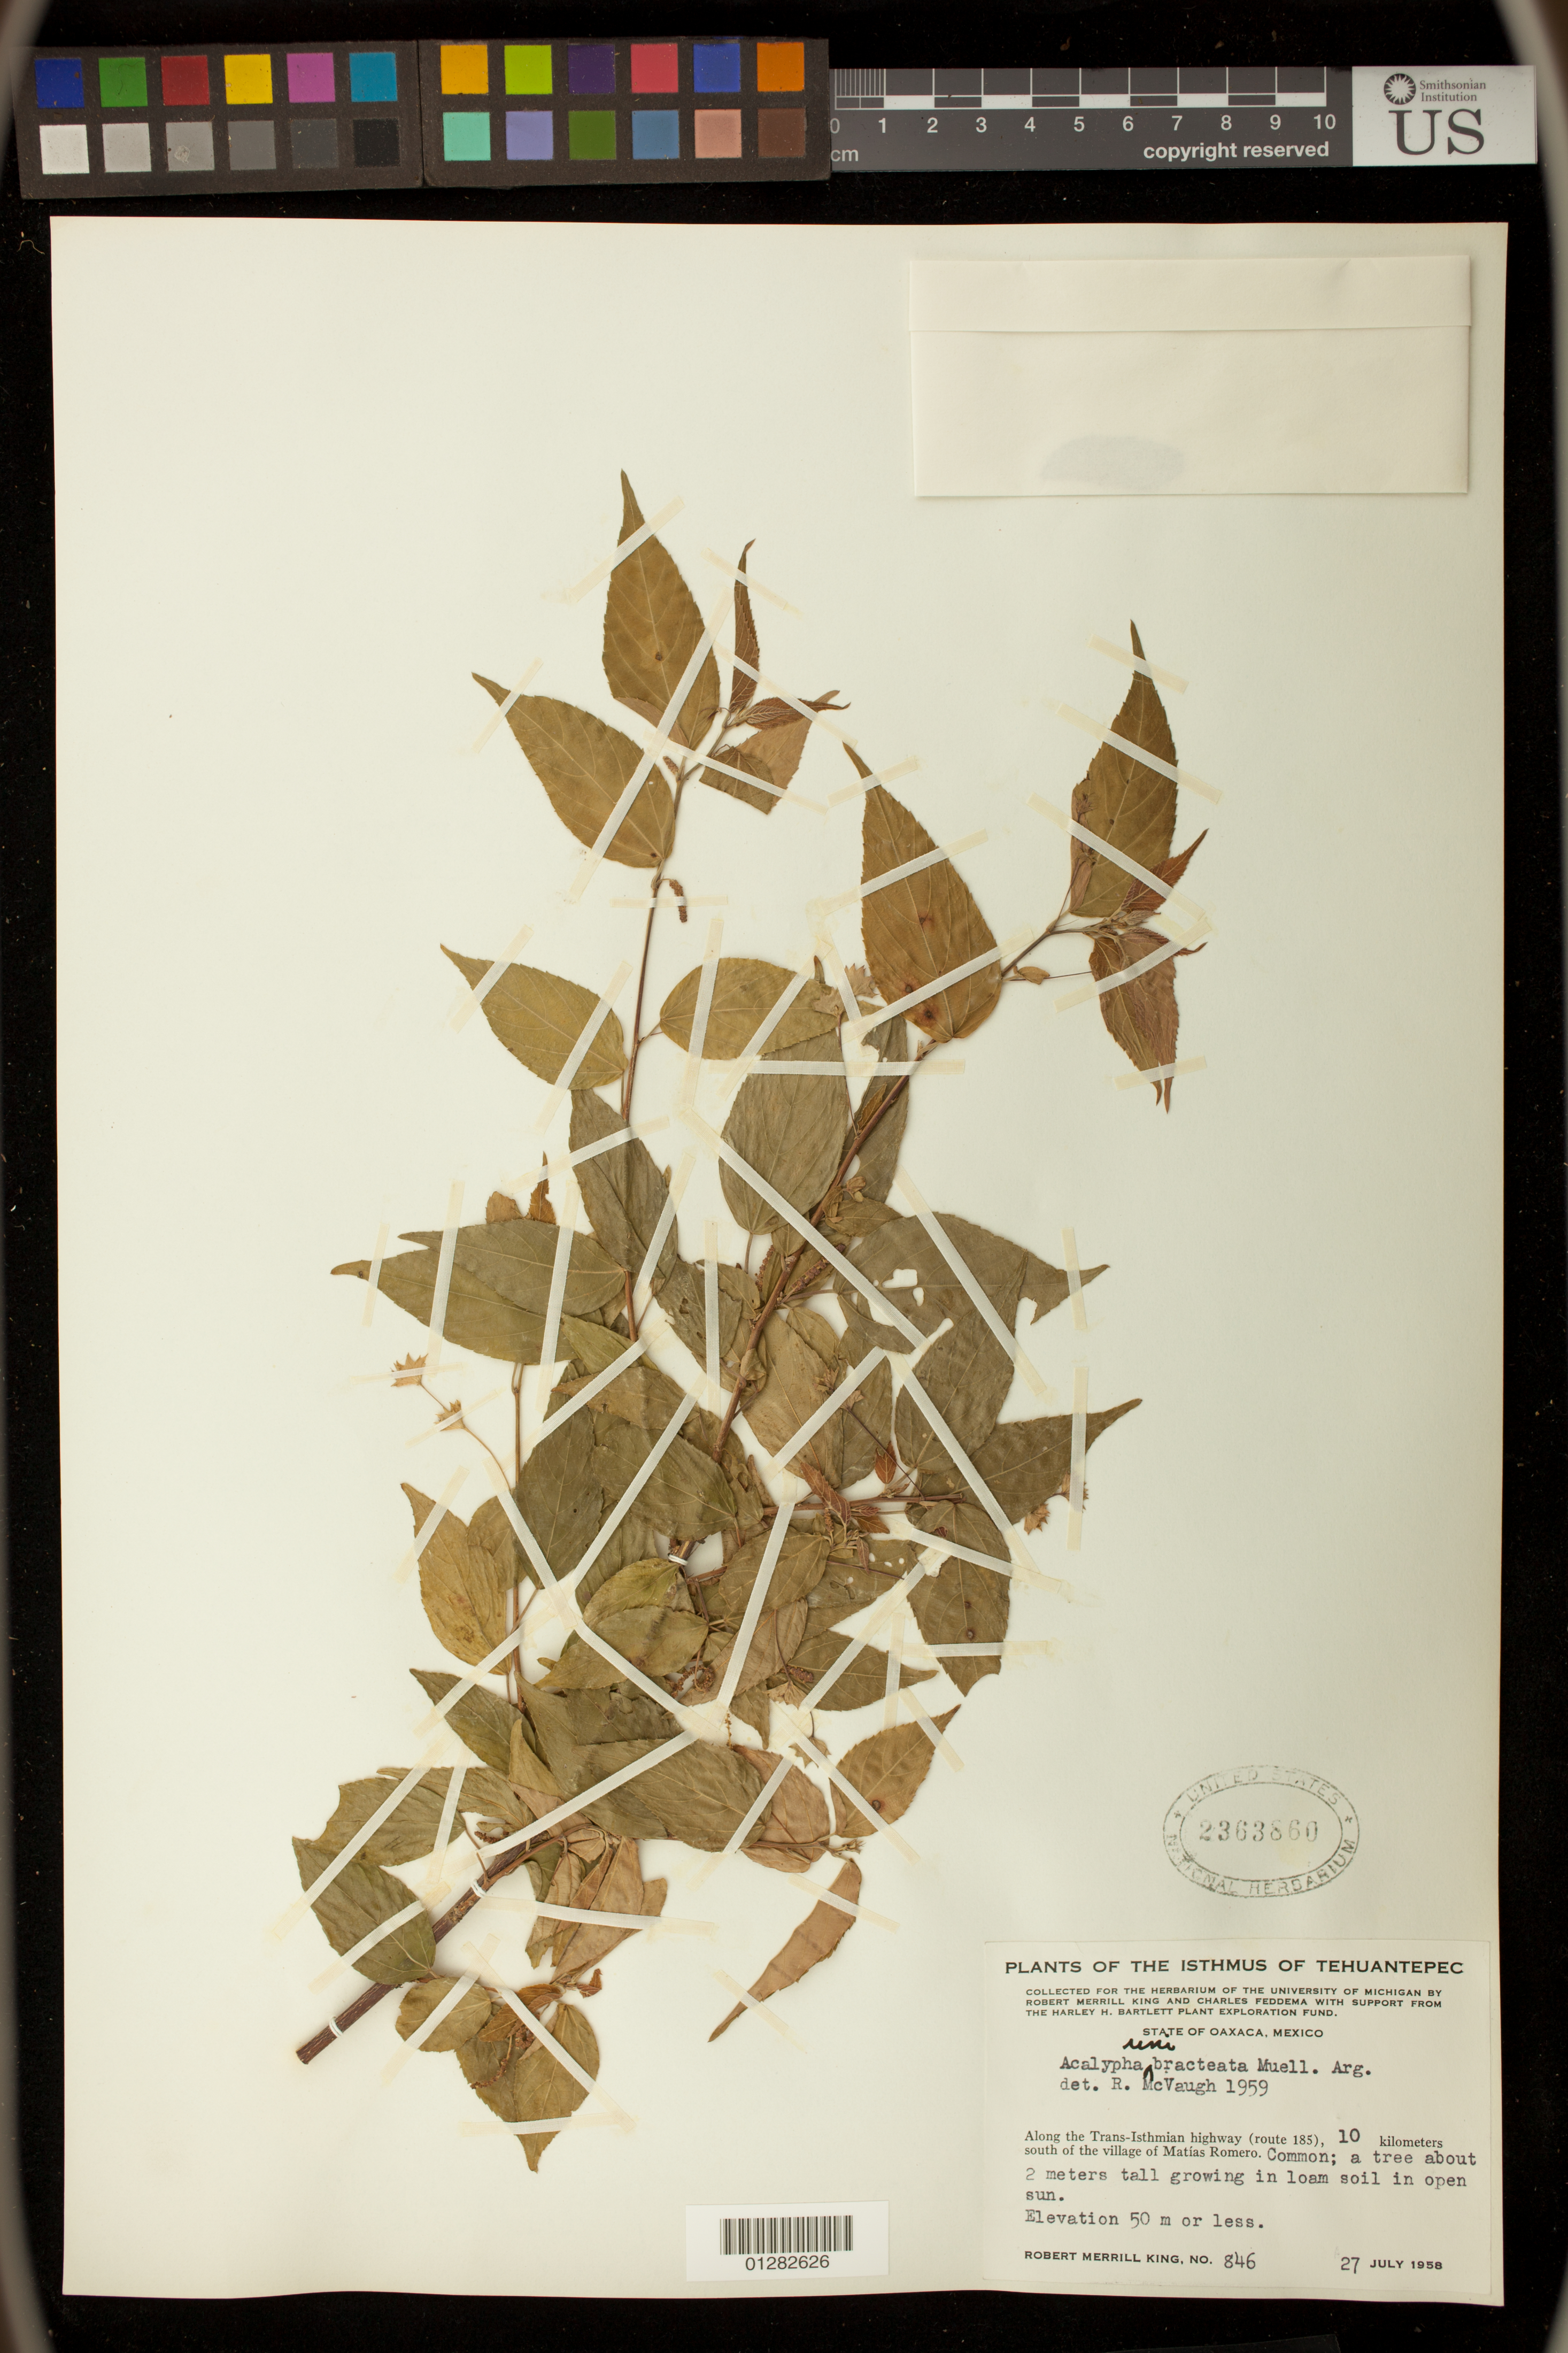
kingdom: Plantae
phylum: Tracheophyta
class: Magnoliopsida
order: Malpighiales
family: Euphorbiaceae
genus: Acalypha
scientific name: Acalypha unibracteata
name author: Müll. Arg.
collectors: C. L. Lundell & A. A. Lundell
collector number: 846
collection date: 1958-07-27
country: Mexico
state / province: Oaxaca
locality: Isthmus of Tehuantepec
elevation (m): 50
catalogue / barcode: US 2383860